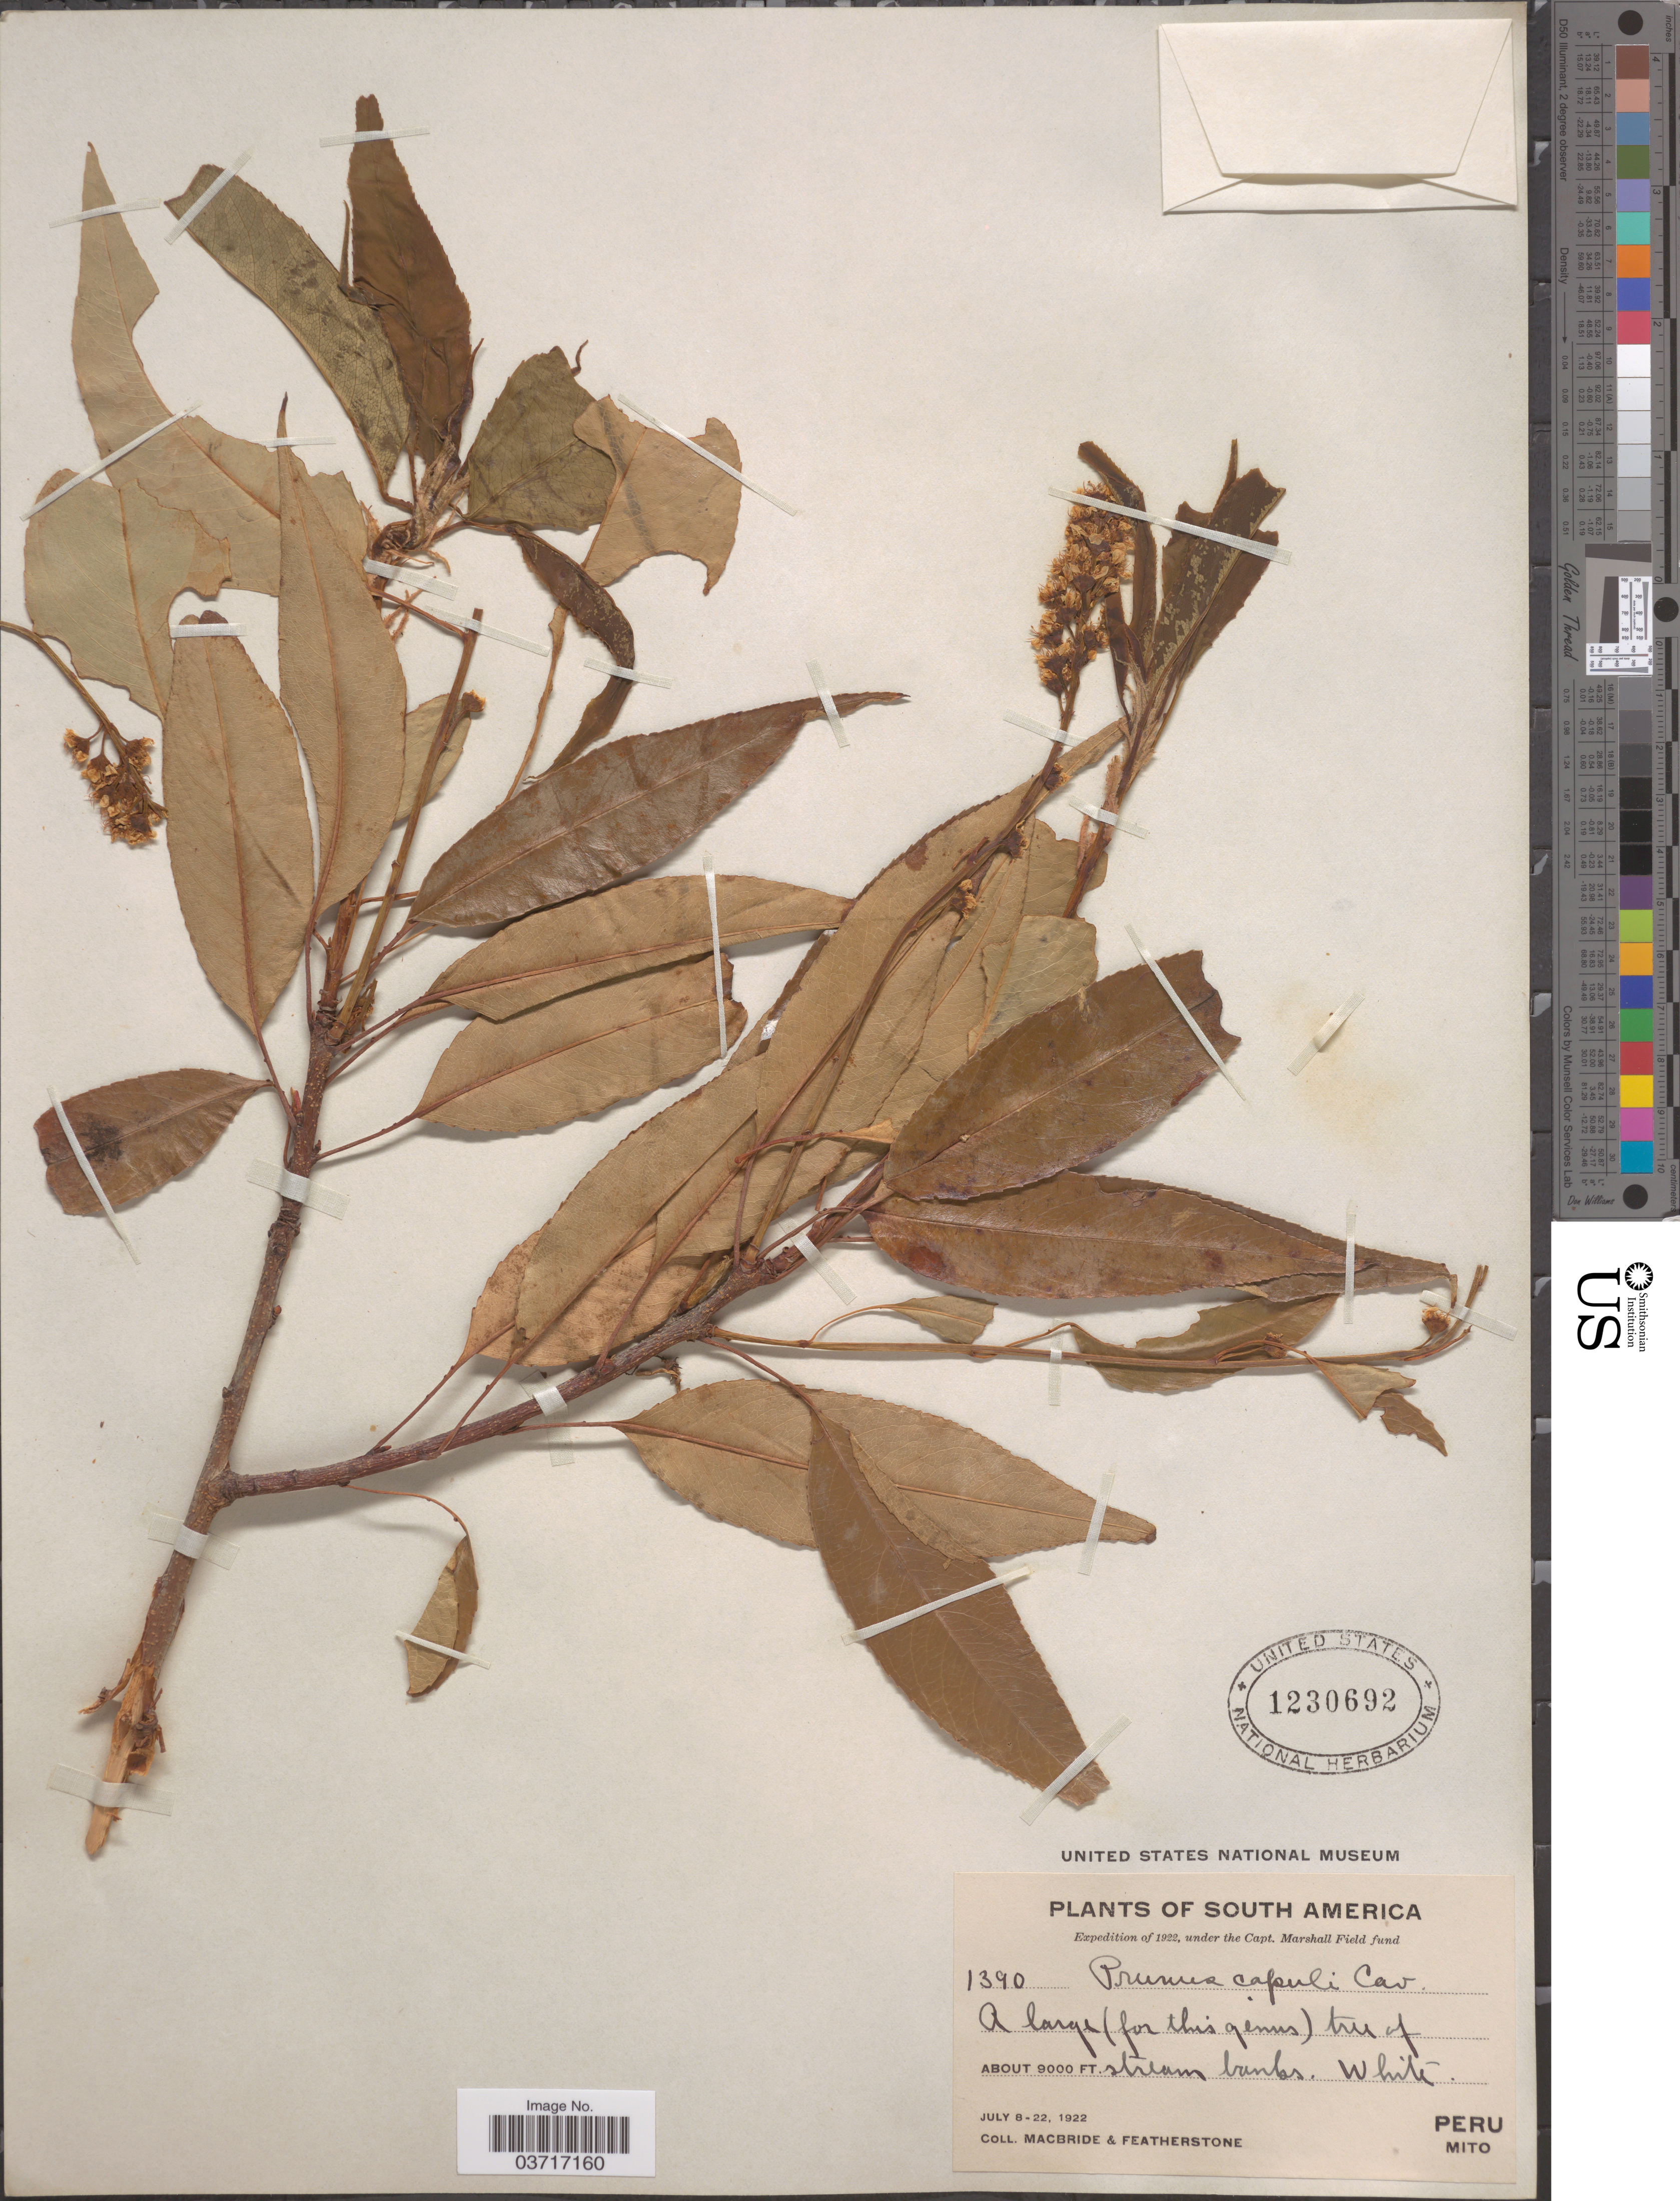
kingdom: Plantae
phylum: Tracheophyta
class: Magnoliopsida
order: Rosales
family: Rosaceae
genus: Prunus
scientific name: Prunus serotina subsp. capuli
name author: (Cav. ex Spreng.) McVaugh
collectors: Macbride, -- & -. Featherstone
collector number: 1390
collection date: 1922-07-08/1922-07-22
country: Peru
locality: South America. Mito.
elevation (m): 2743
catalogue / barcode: US 1230692